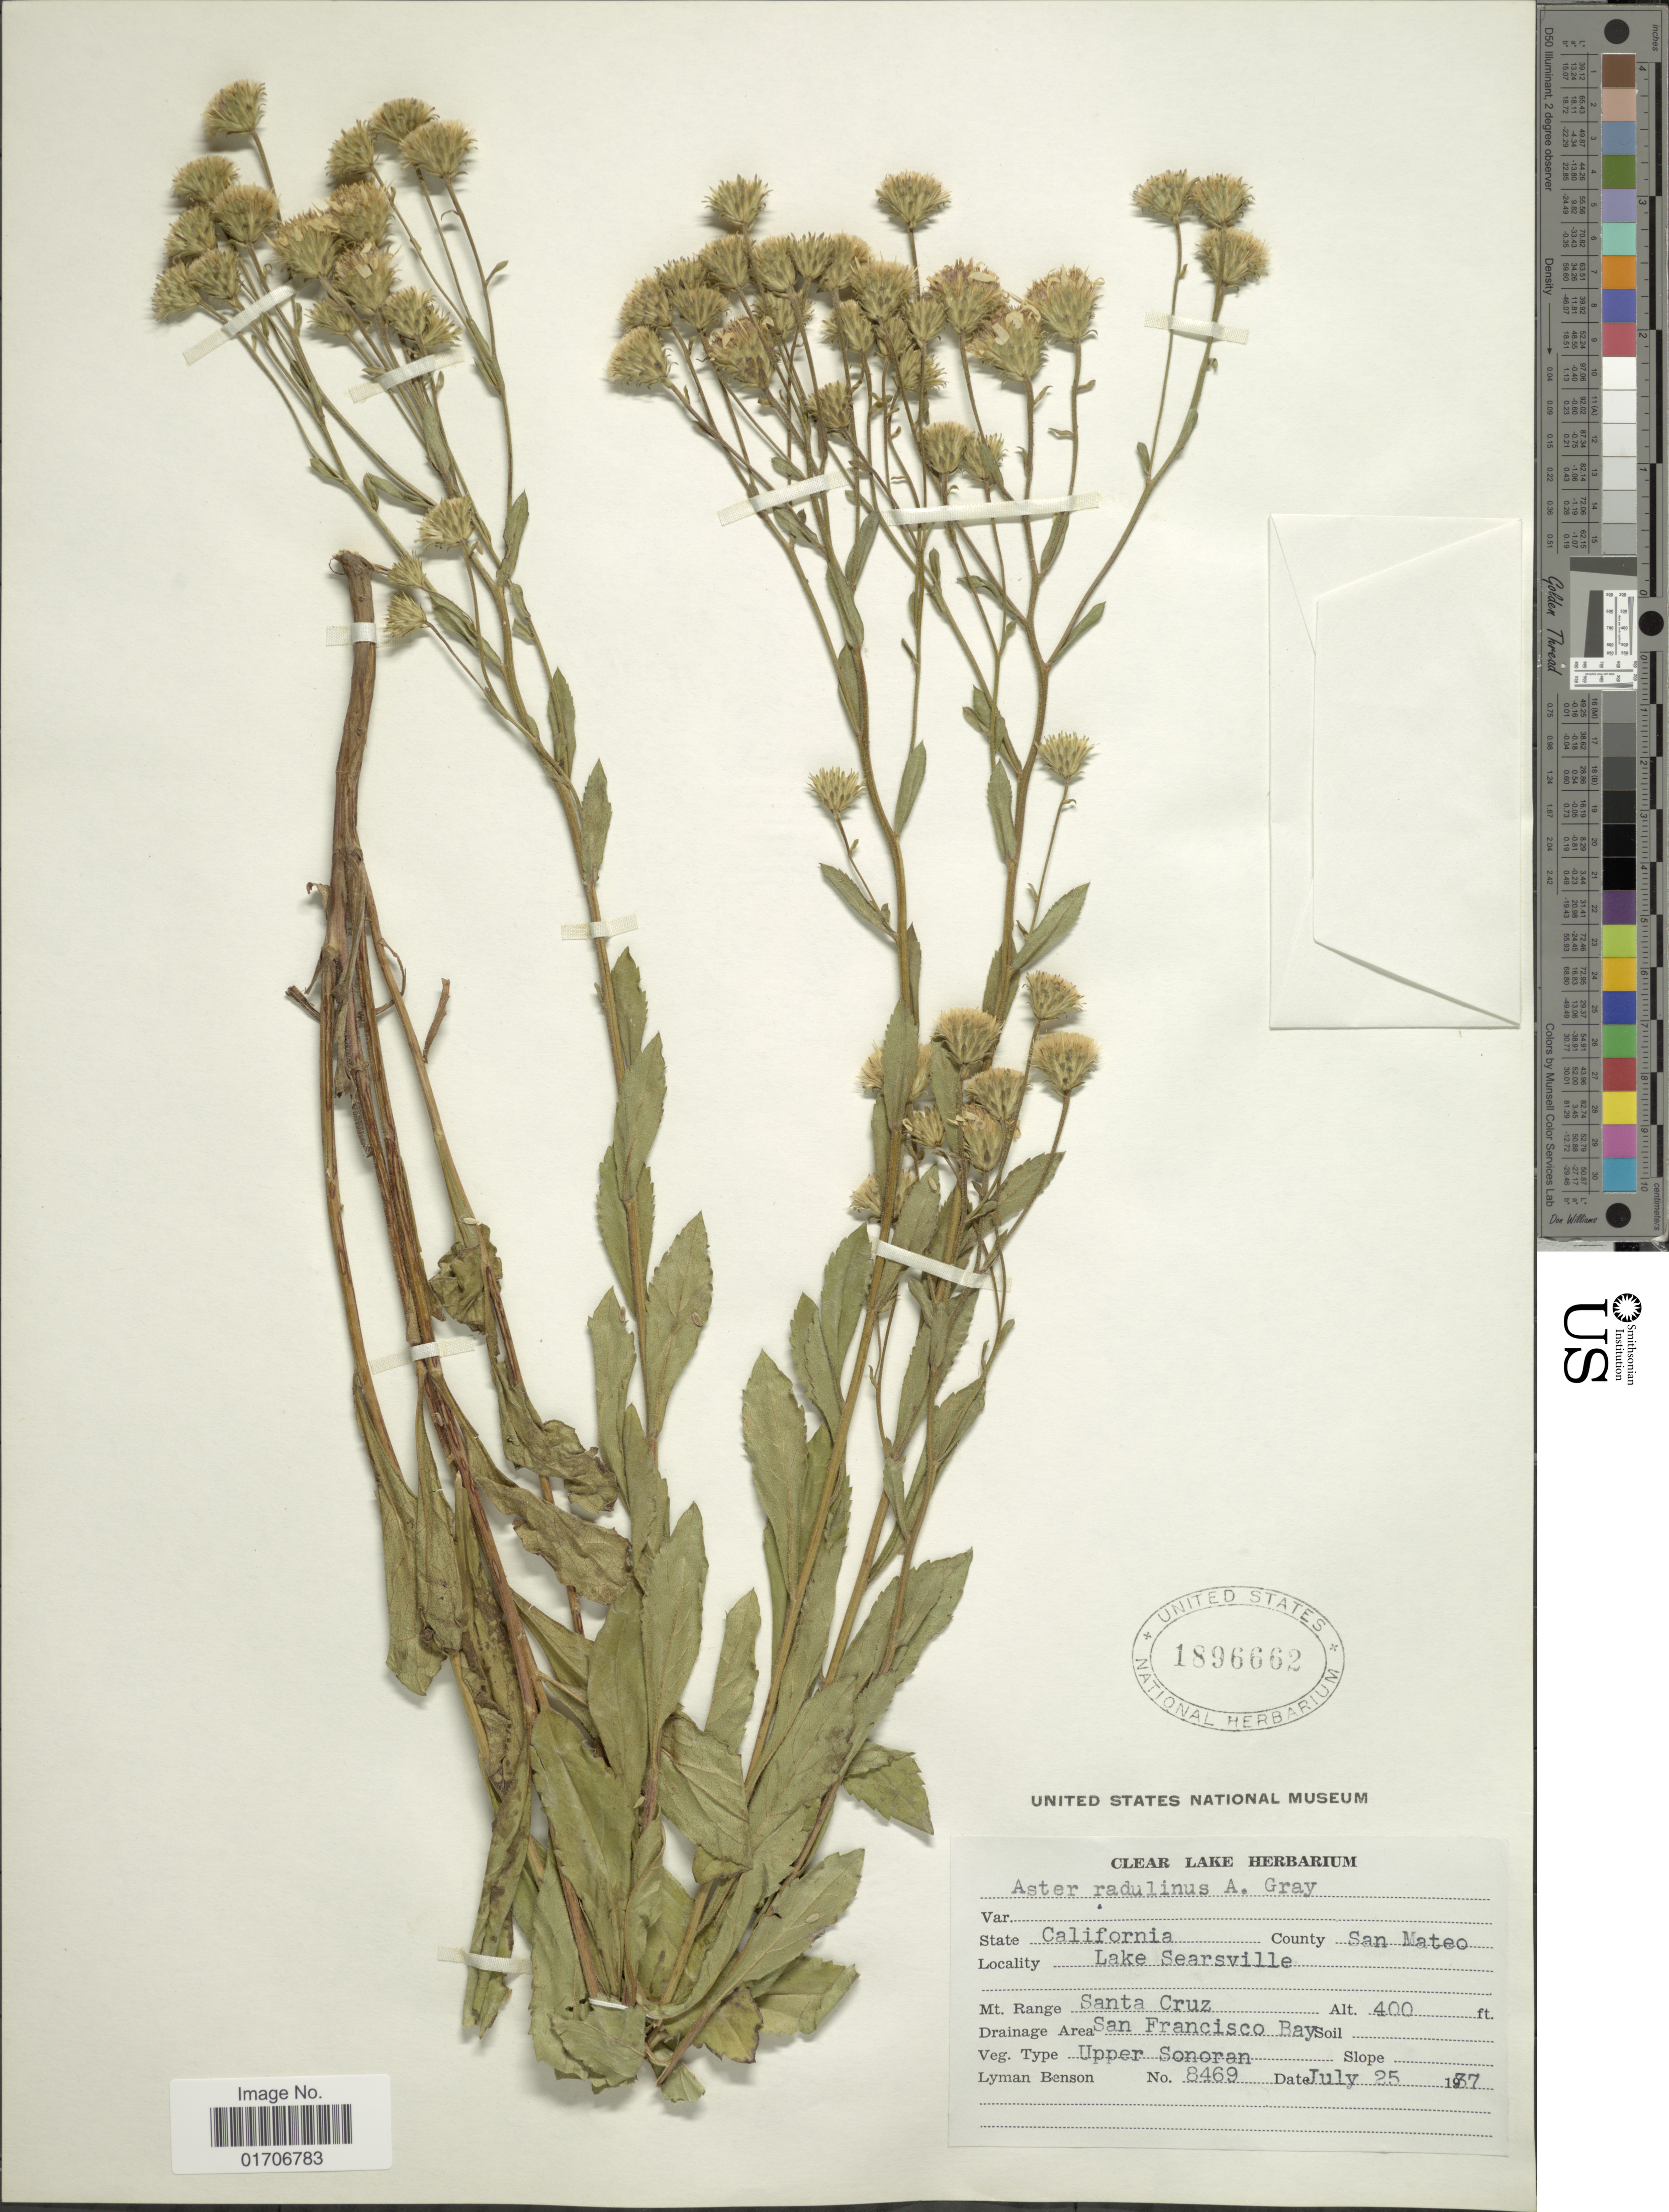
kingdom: Plantae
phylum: Tracheophyta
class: Magnoliopsida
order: Asterales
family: Asteraceae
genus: Eurybia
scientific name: Eurybia radulina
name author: (A. Gray) G.L. Nesom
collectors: L. D. Benson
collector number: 8469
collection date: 1937-07-25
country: United States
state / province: California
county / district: San Mateo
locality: State California. County San Mateo. Lake Searsville. Mt. Range Santa Cruz. Drainage Area San Francisco Bay. Upper Sonoran.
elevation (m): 122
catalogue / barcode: US 1896662